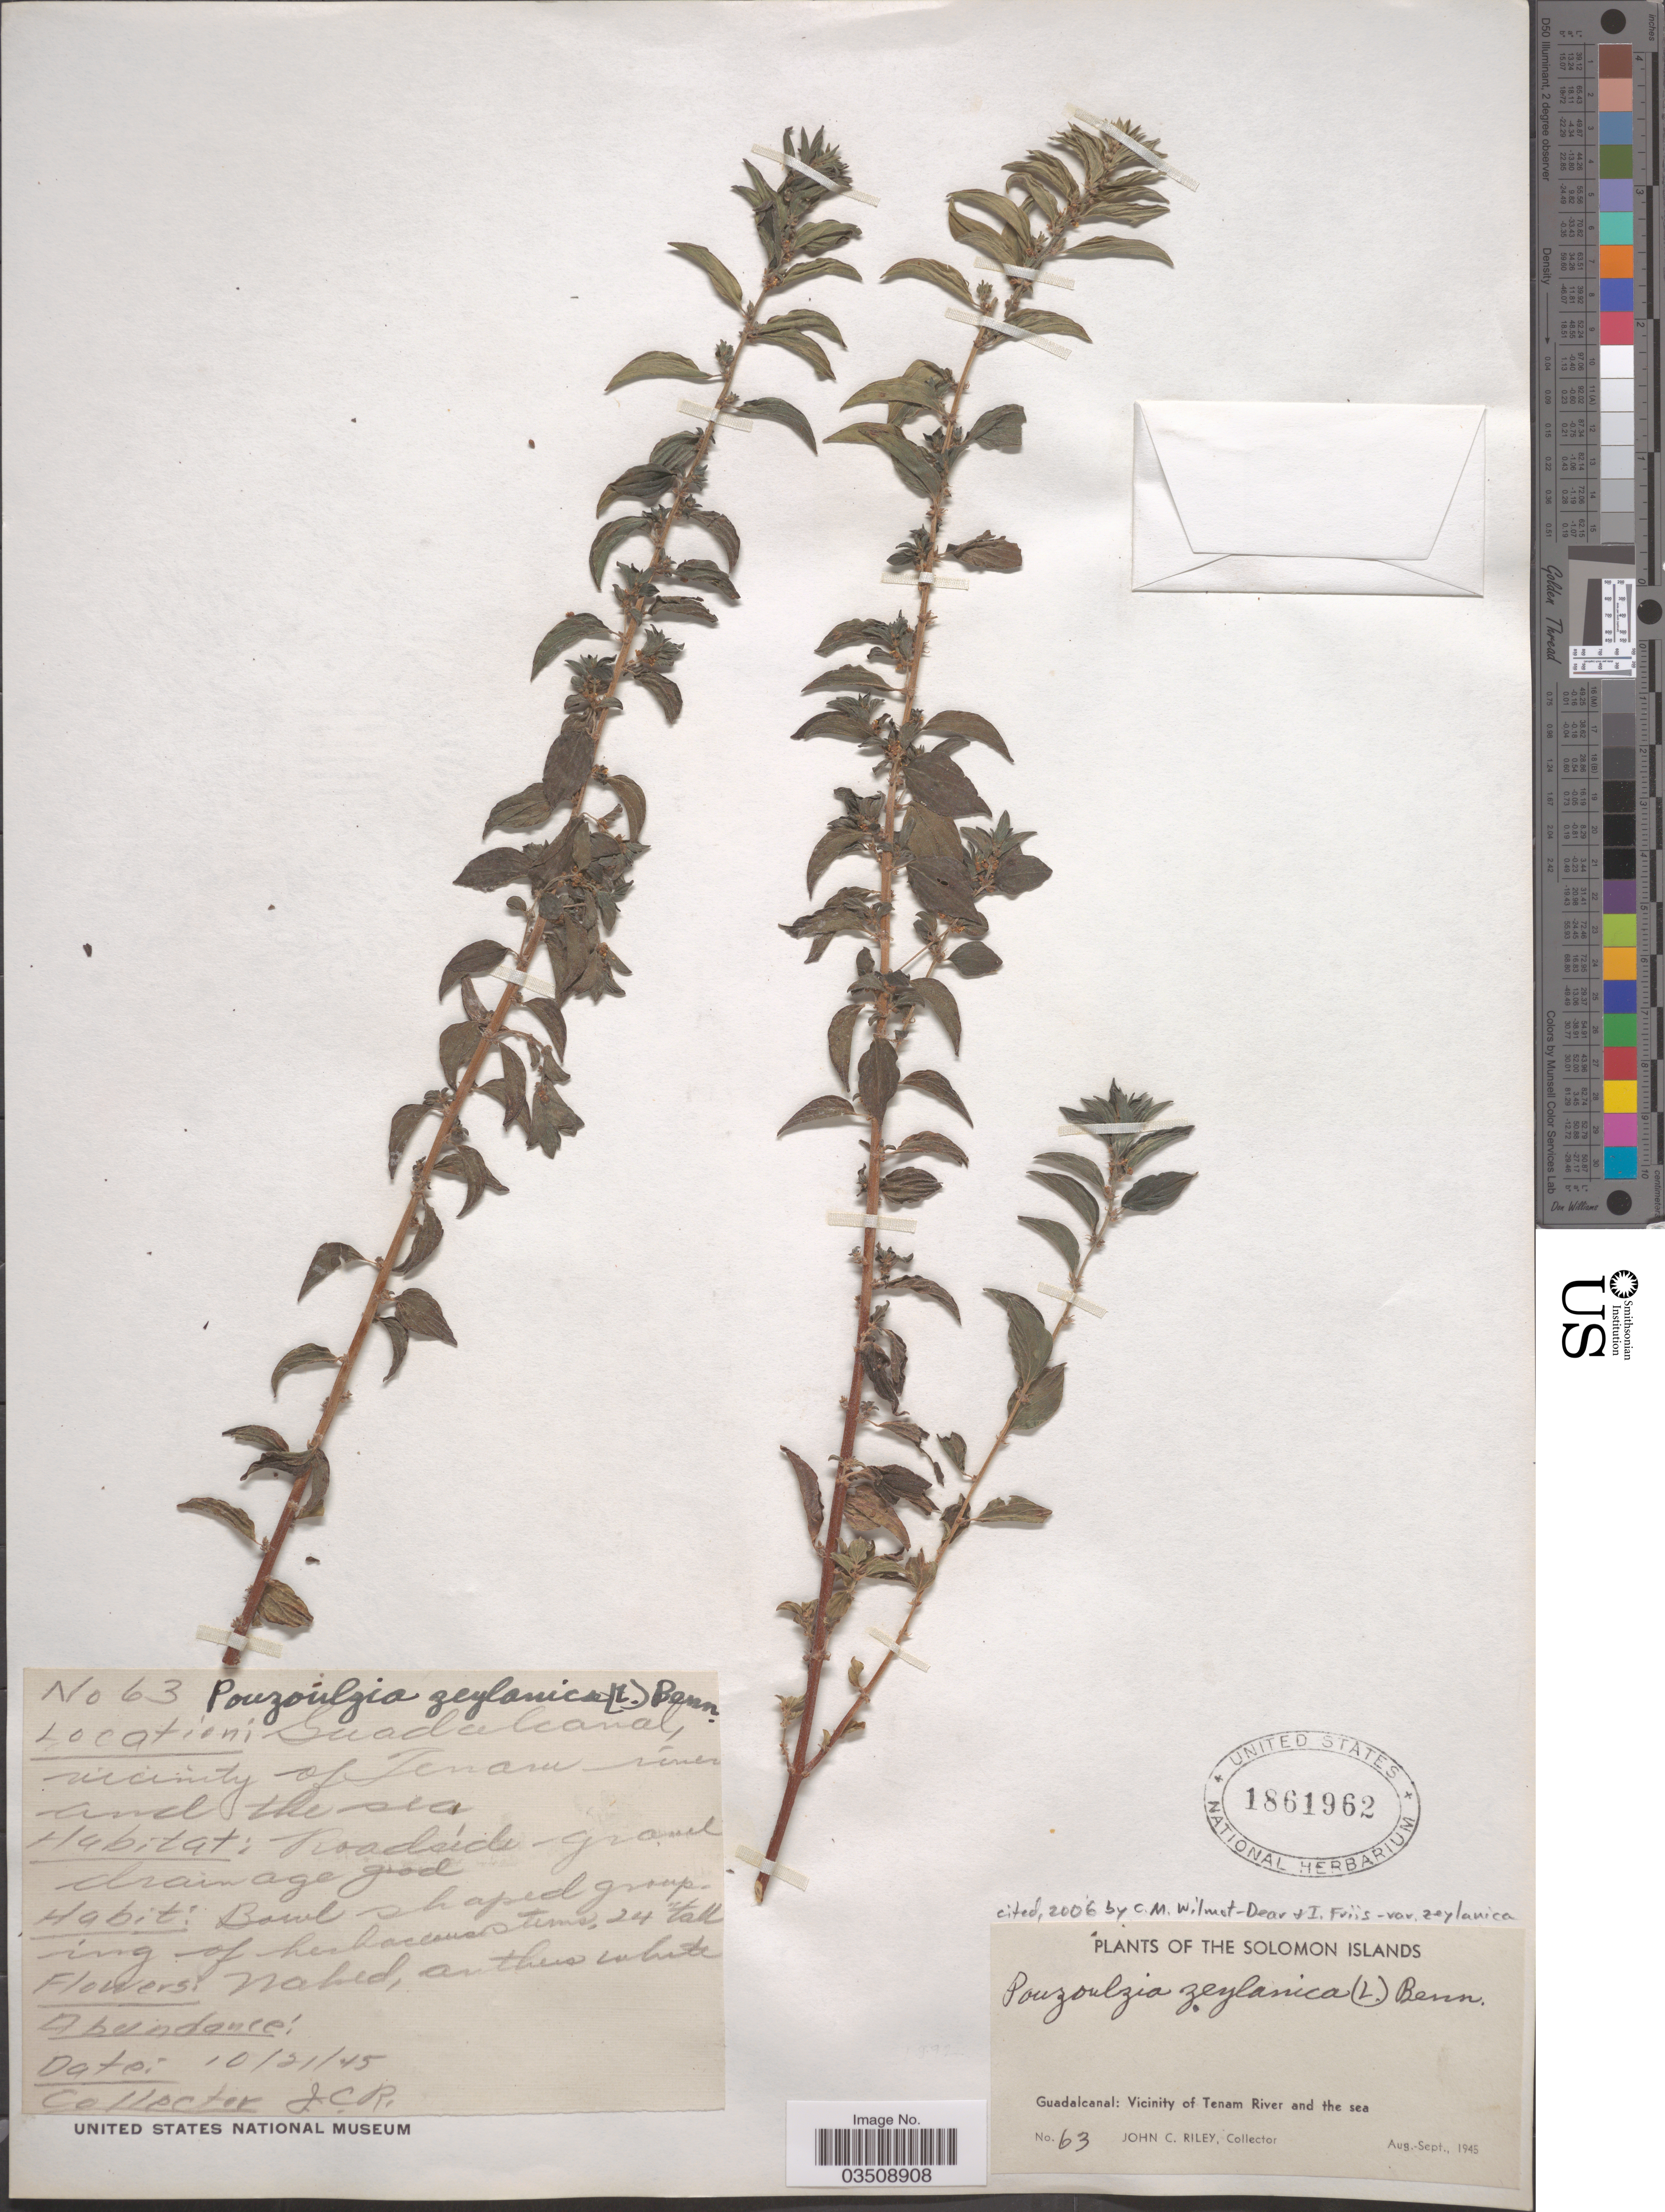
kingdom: Plantae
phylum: Tracheophyta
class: Magnoliopsida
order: Rosales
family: Urticaceae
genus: Pouzolzia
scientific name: Pouzolzia zeylanica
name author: (L.) Benn.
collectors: J. Riley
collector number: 63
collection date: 1945-10-21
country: Solomon Islands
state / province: Solomon Islands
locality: Guadalcanal: Vicinity of Tenam river and the sea.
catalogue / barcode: US 1861962